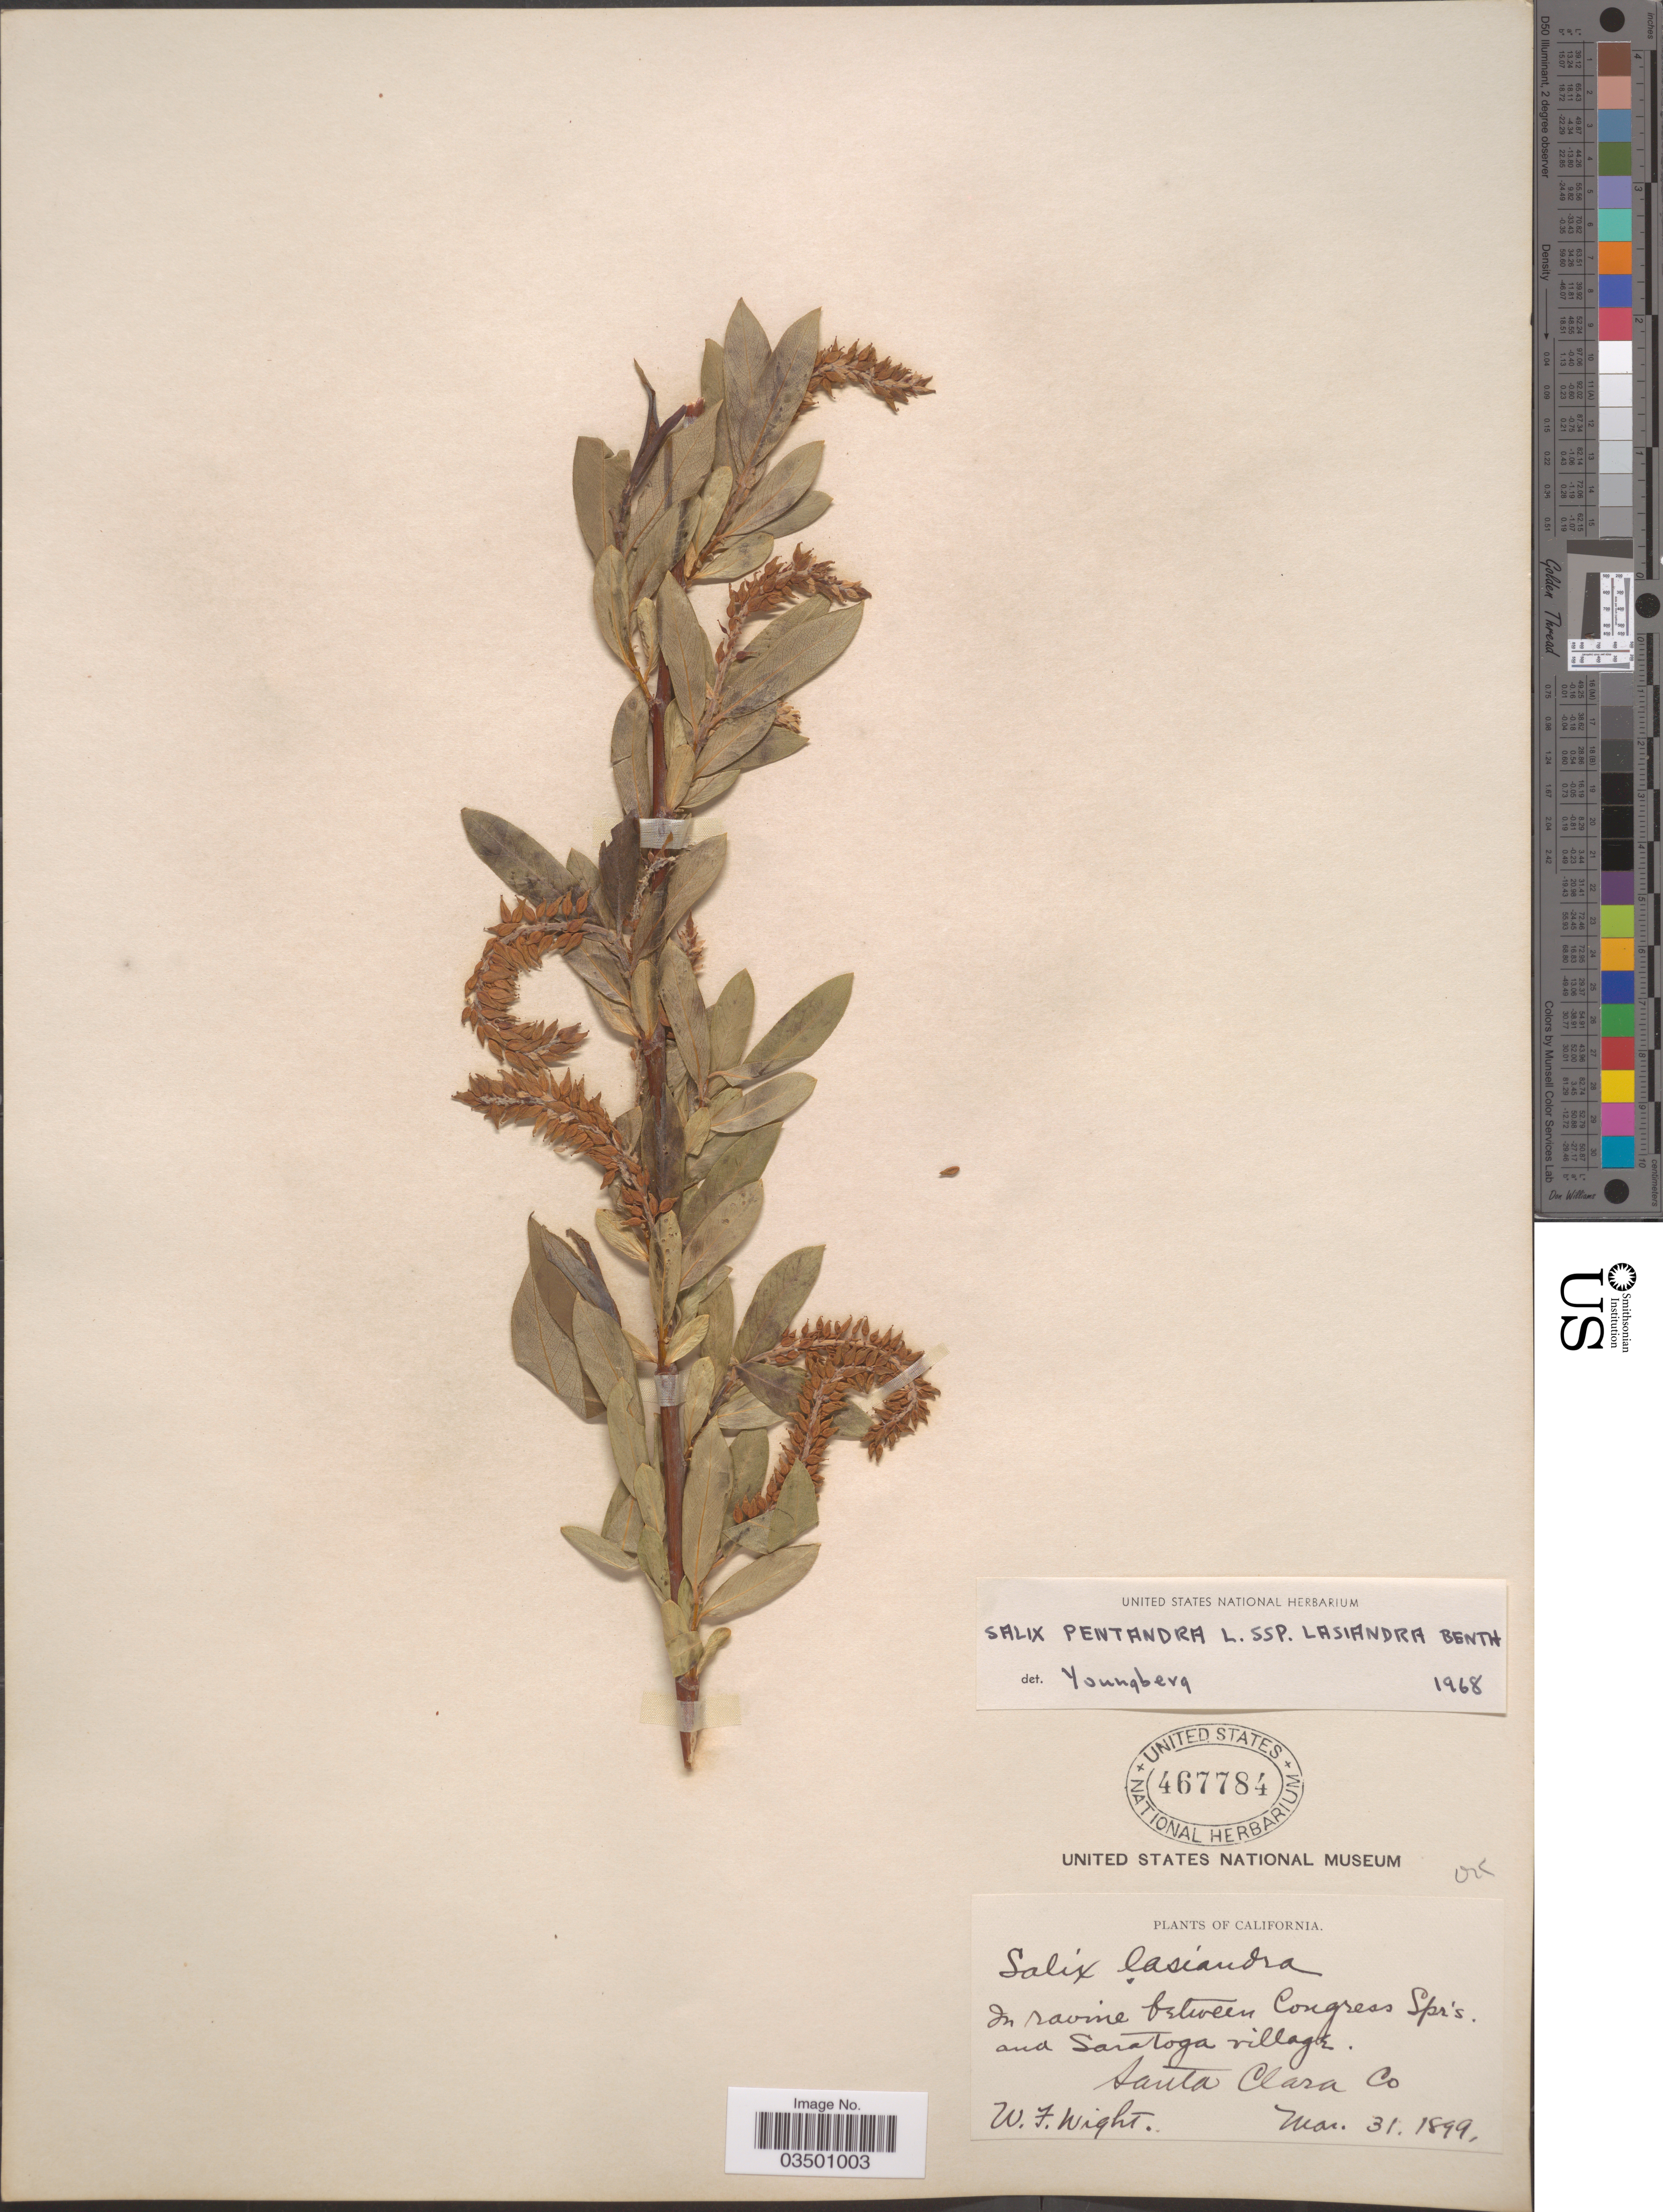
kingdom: Plantae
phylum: Tracheophyta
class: Magnoliopsida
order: Malpighiales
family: Salicaceae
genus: Salix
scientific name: Salix lasiandra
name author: Benth.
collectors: W. Wight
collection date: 1899-03-31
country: United States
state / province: California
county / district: Santa Clara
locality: In ravine between Congress Spr's and Saratoga village. Santa Clara Co.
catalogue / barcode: US 467784